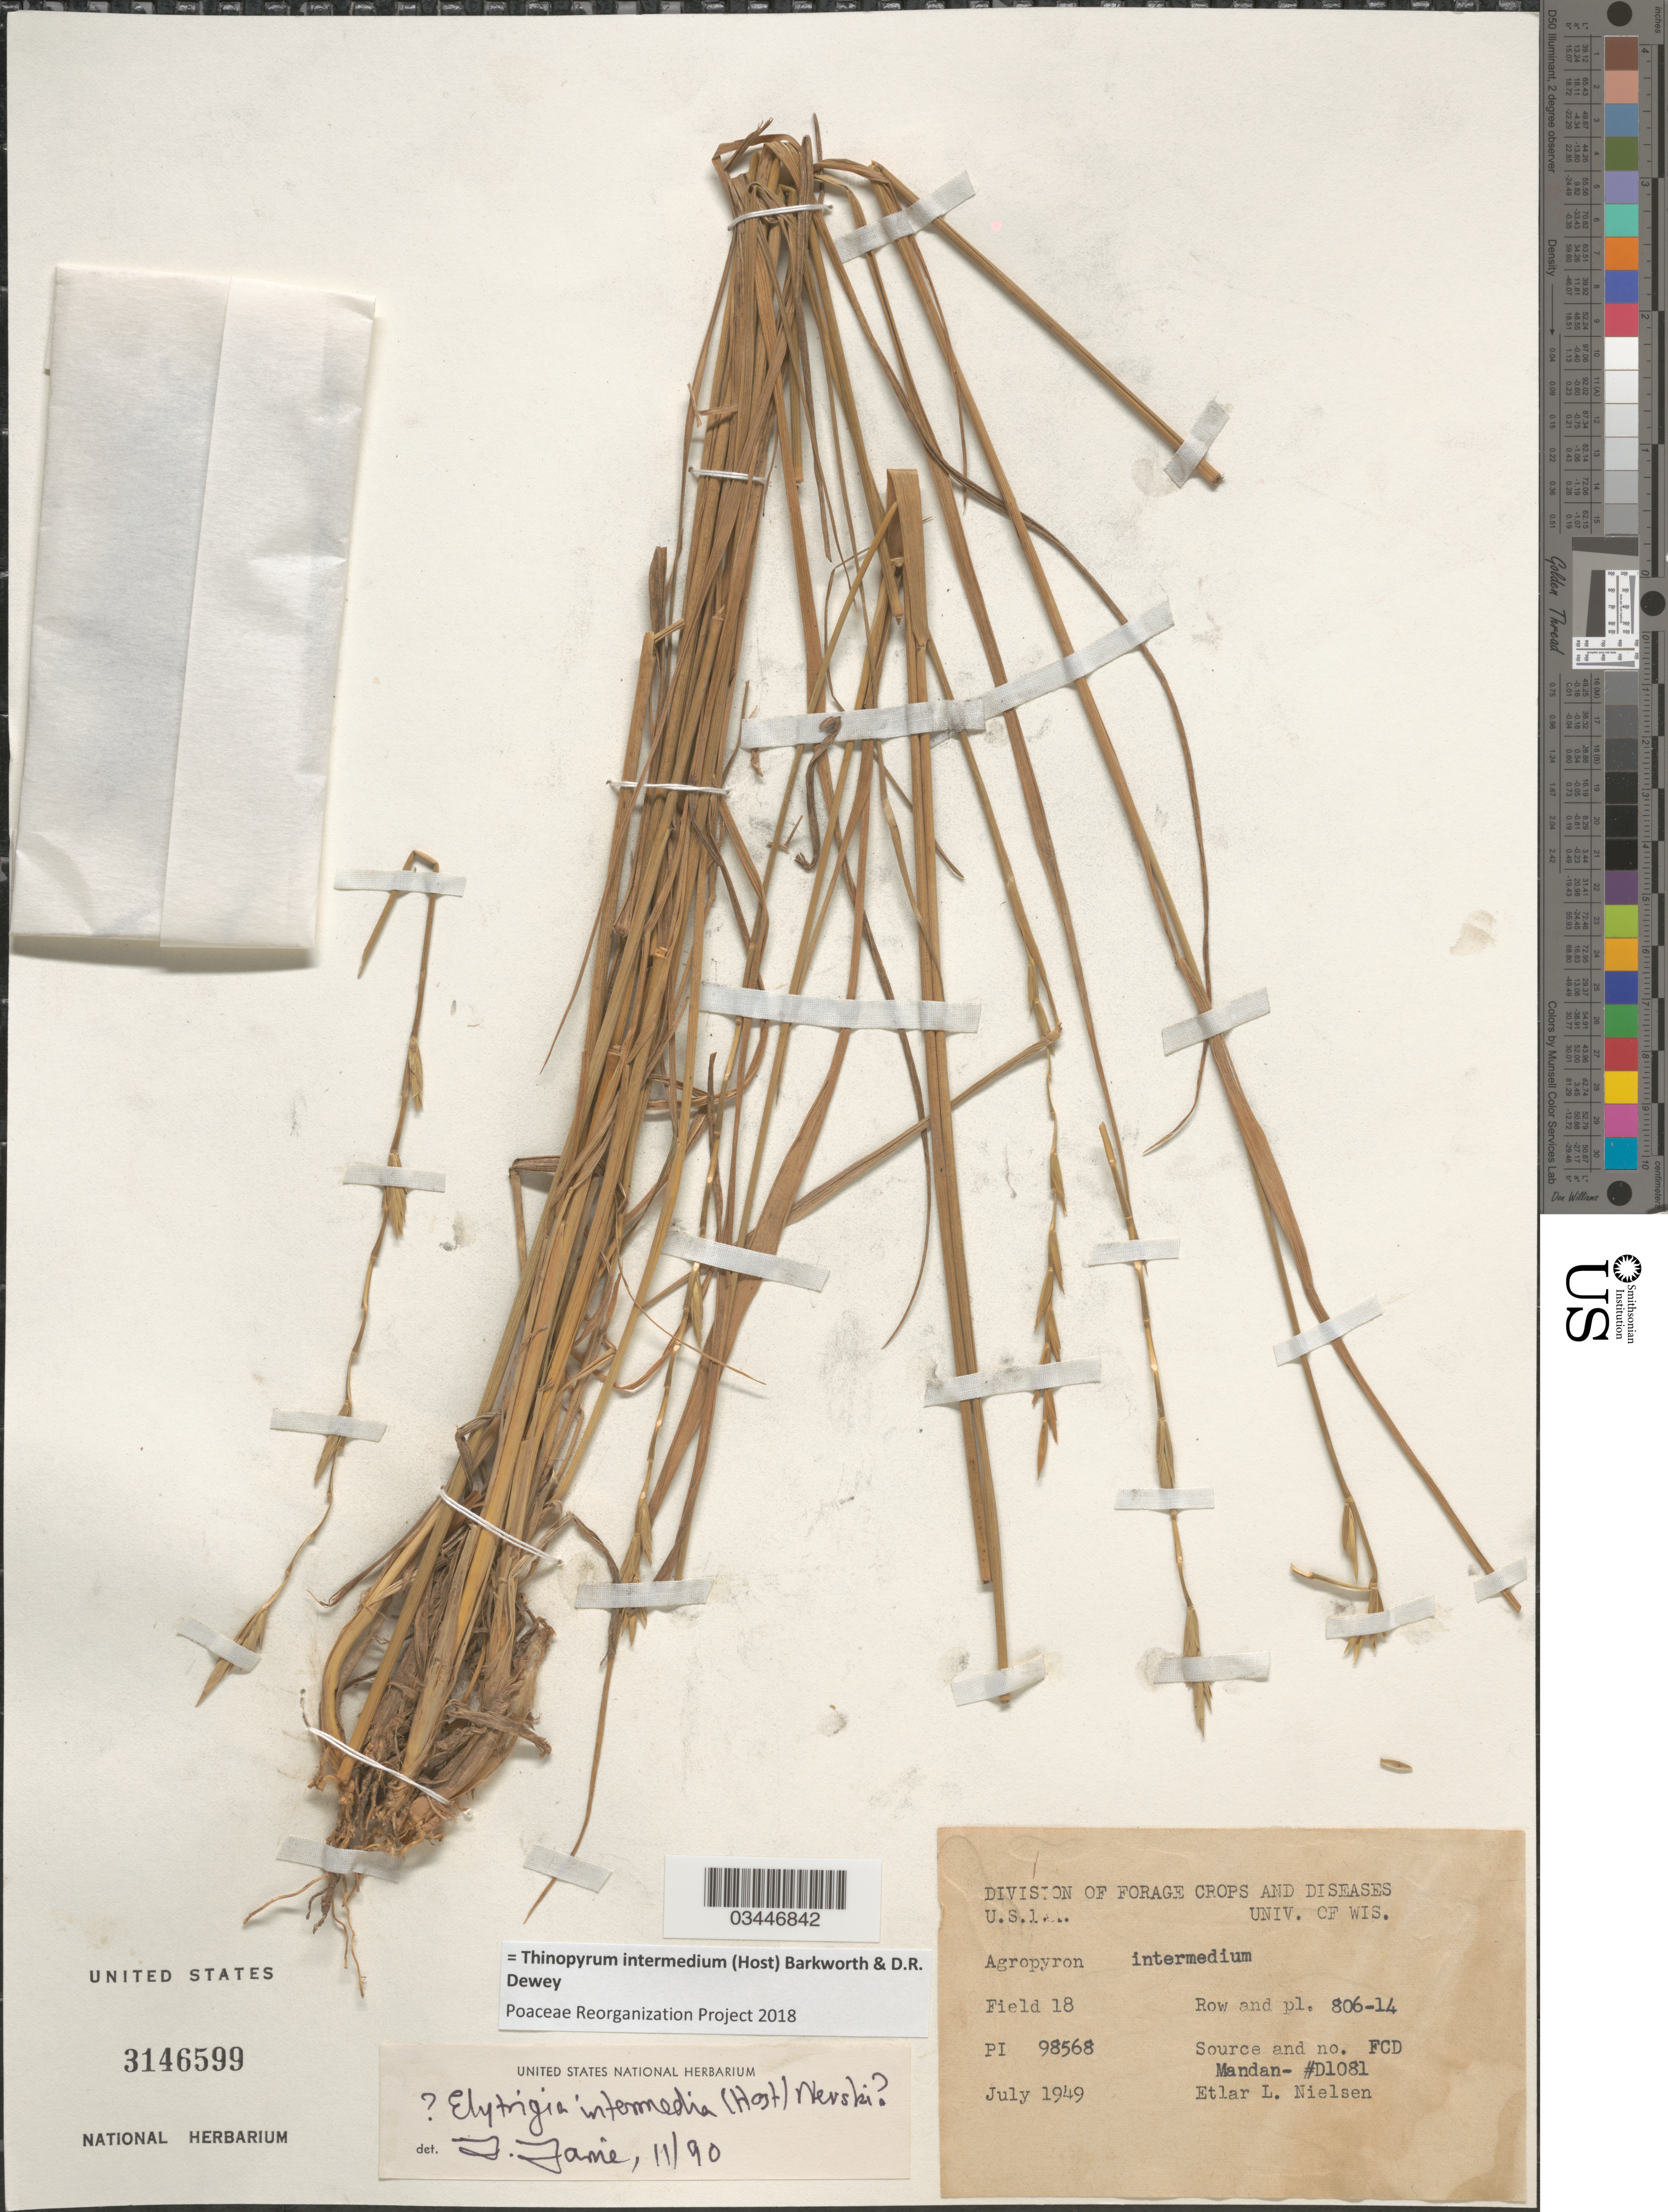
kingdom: Plantae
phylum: Tracheophyta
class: Liliopsida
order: Poales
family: Poaceae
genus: Aegilops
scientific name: Aegilops sp.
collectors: E. L. Nielsen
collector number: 98568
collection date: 1949-07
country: United States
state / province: Washington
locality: Field 18 Row and pl. 806-14.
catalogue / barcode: US 3146599